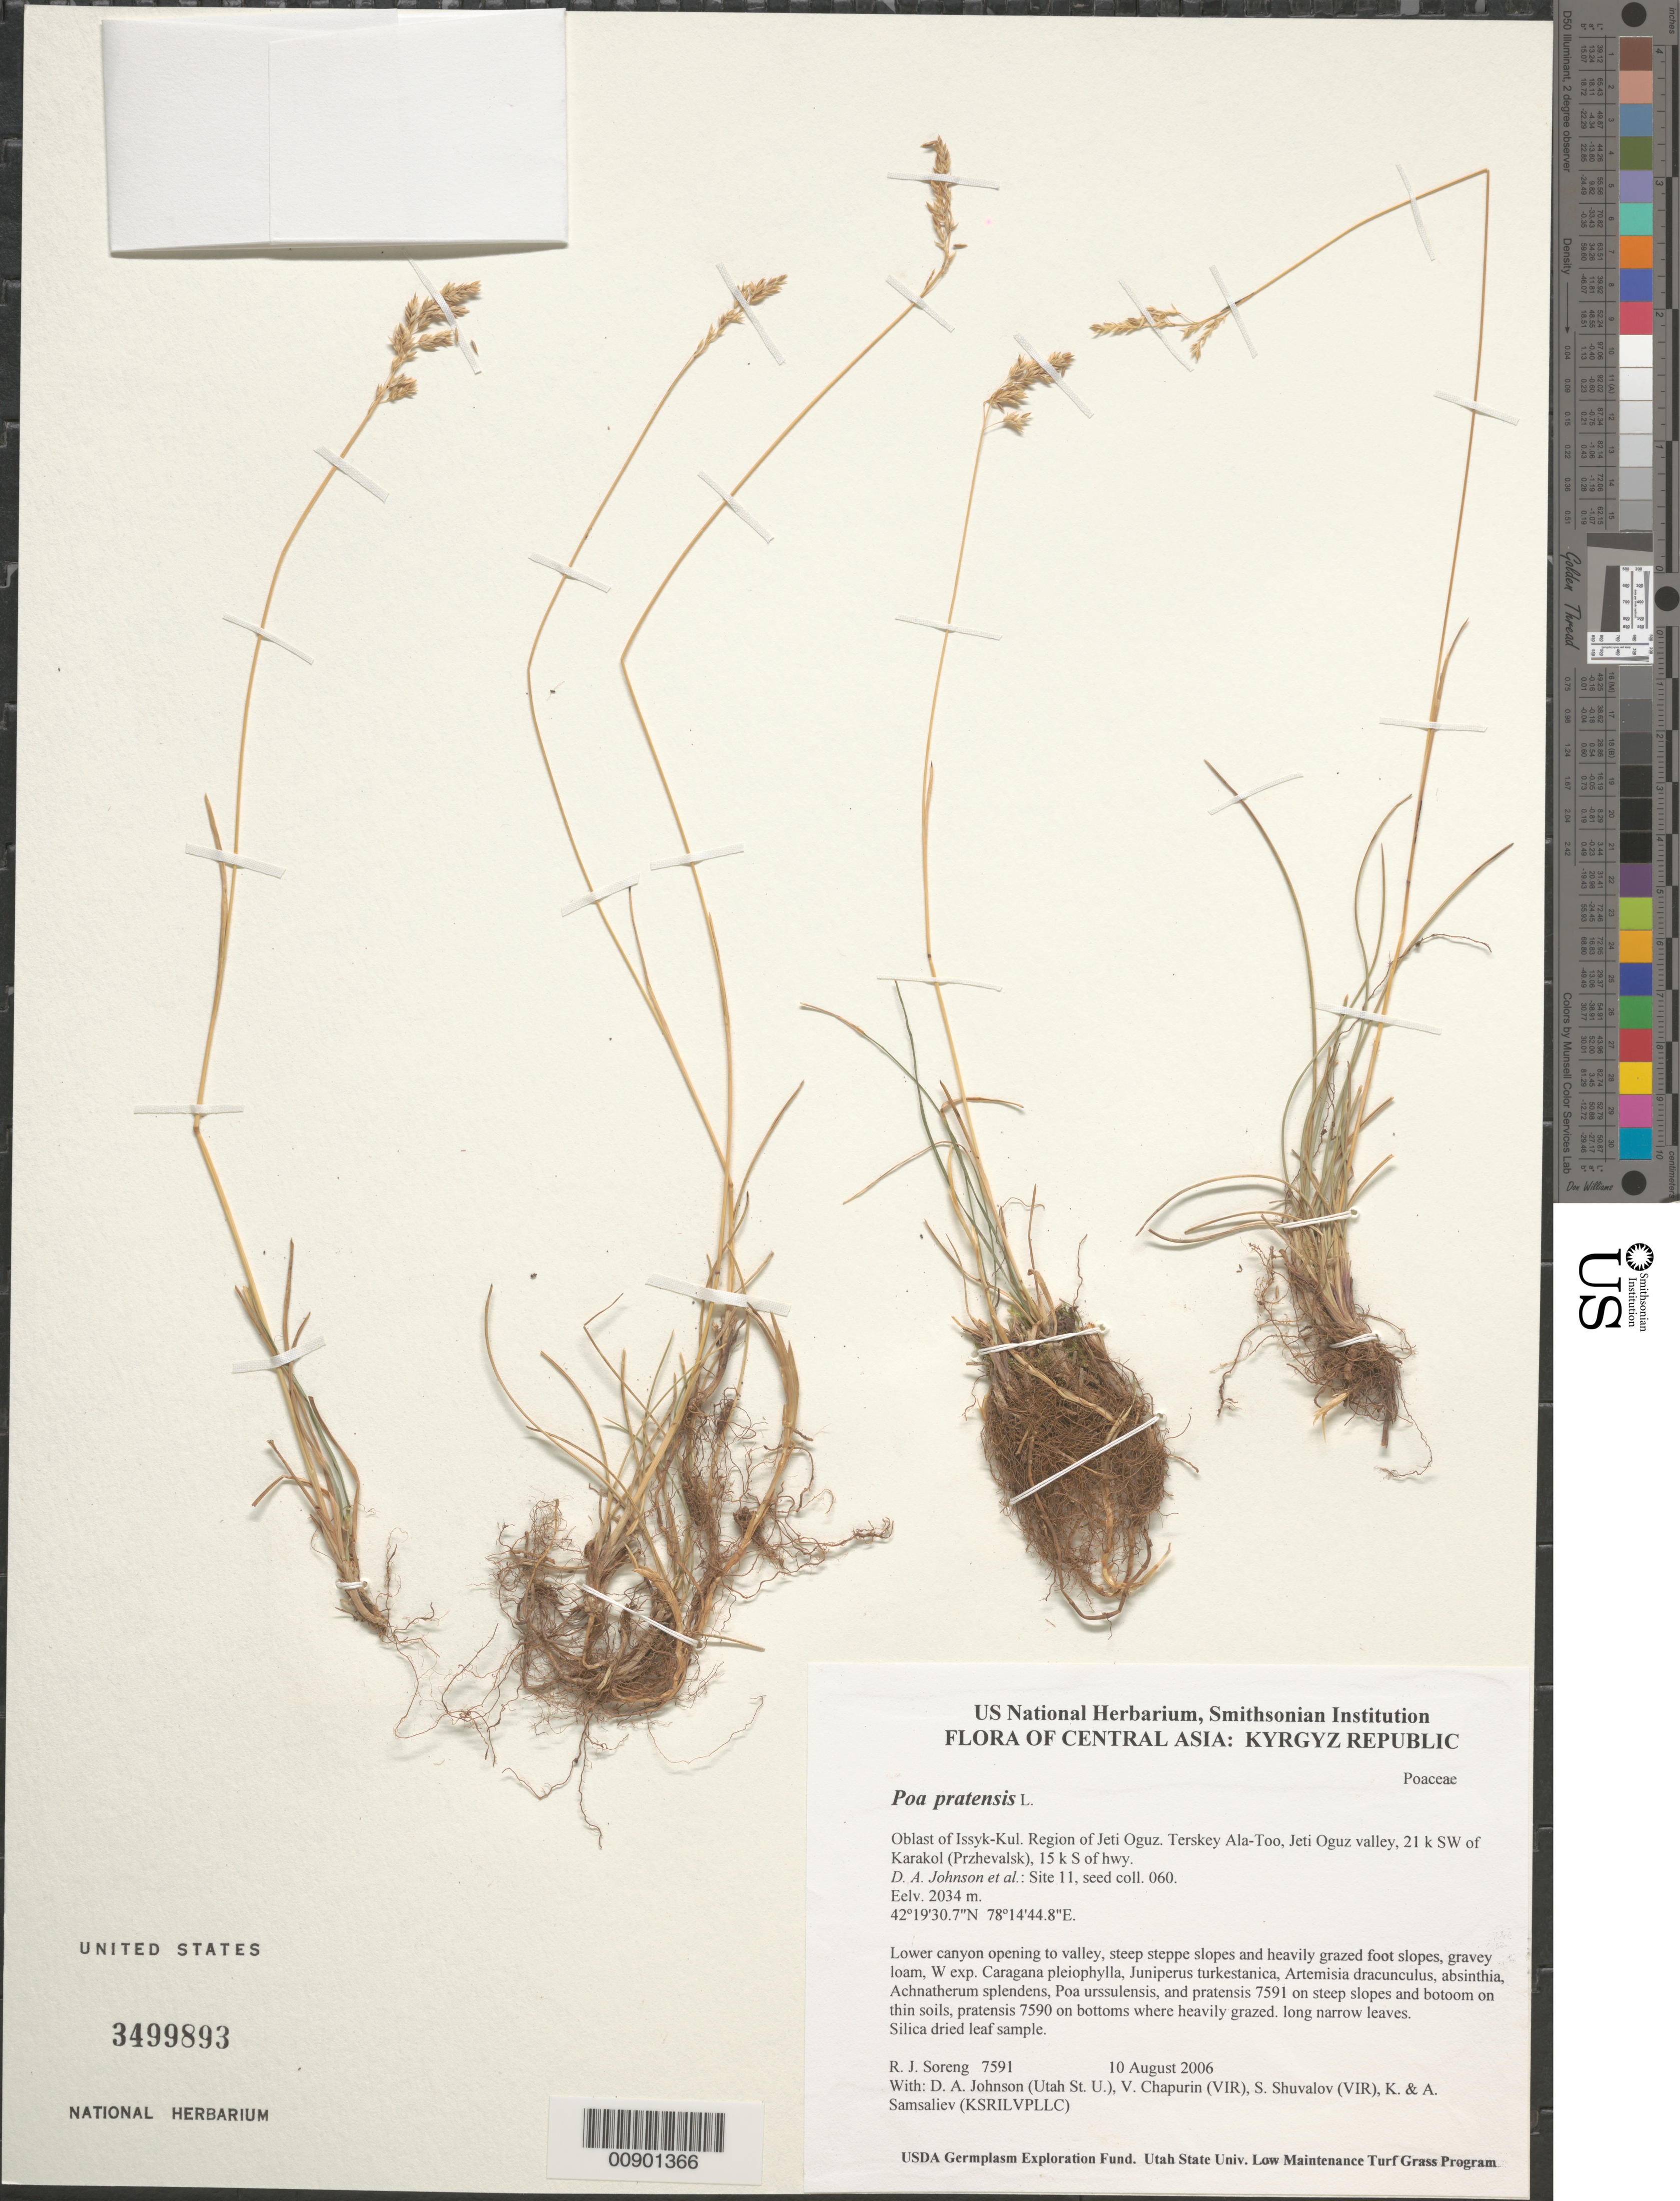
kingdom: Plantae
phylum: Tracheophyta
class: Liliopsida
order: Poales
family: Poaceae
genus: Poa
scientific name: Poa pratensis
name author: L.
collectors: R. J. Soreng, D. Johnson, S. Shuvalov, V. Chapurin, K. Samsaliev & A. Samsaliev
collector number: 7591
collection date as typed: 10 Aug 2006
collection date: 2006-08-10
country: Kyrgyzstan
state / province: Ysyk-Kol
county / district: Jeti Oguz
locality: Terskey Ala-Too, Jeti Oguz valley, 21 km SW of Karakol (Przhevalsk), 15 km S of hwy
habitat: Lower canyon opening to valley, steep steppe slopes and heavily grazed foot slopes, gravey loam, W exp.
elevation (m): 2034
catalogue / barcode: US 3499893